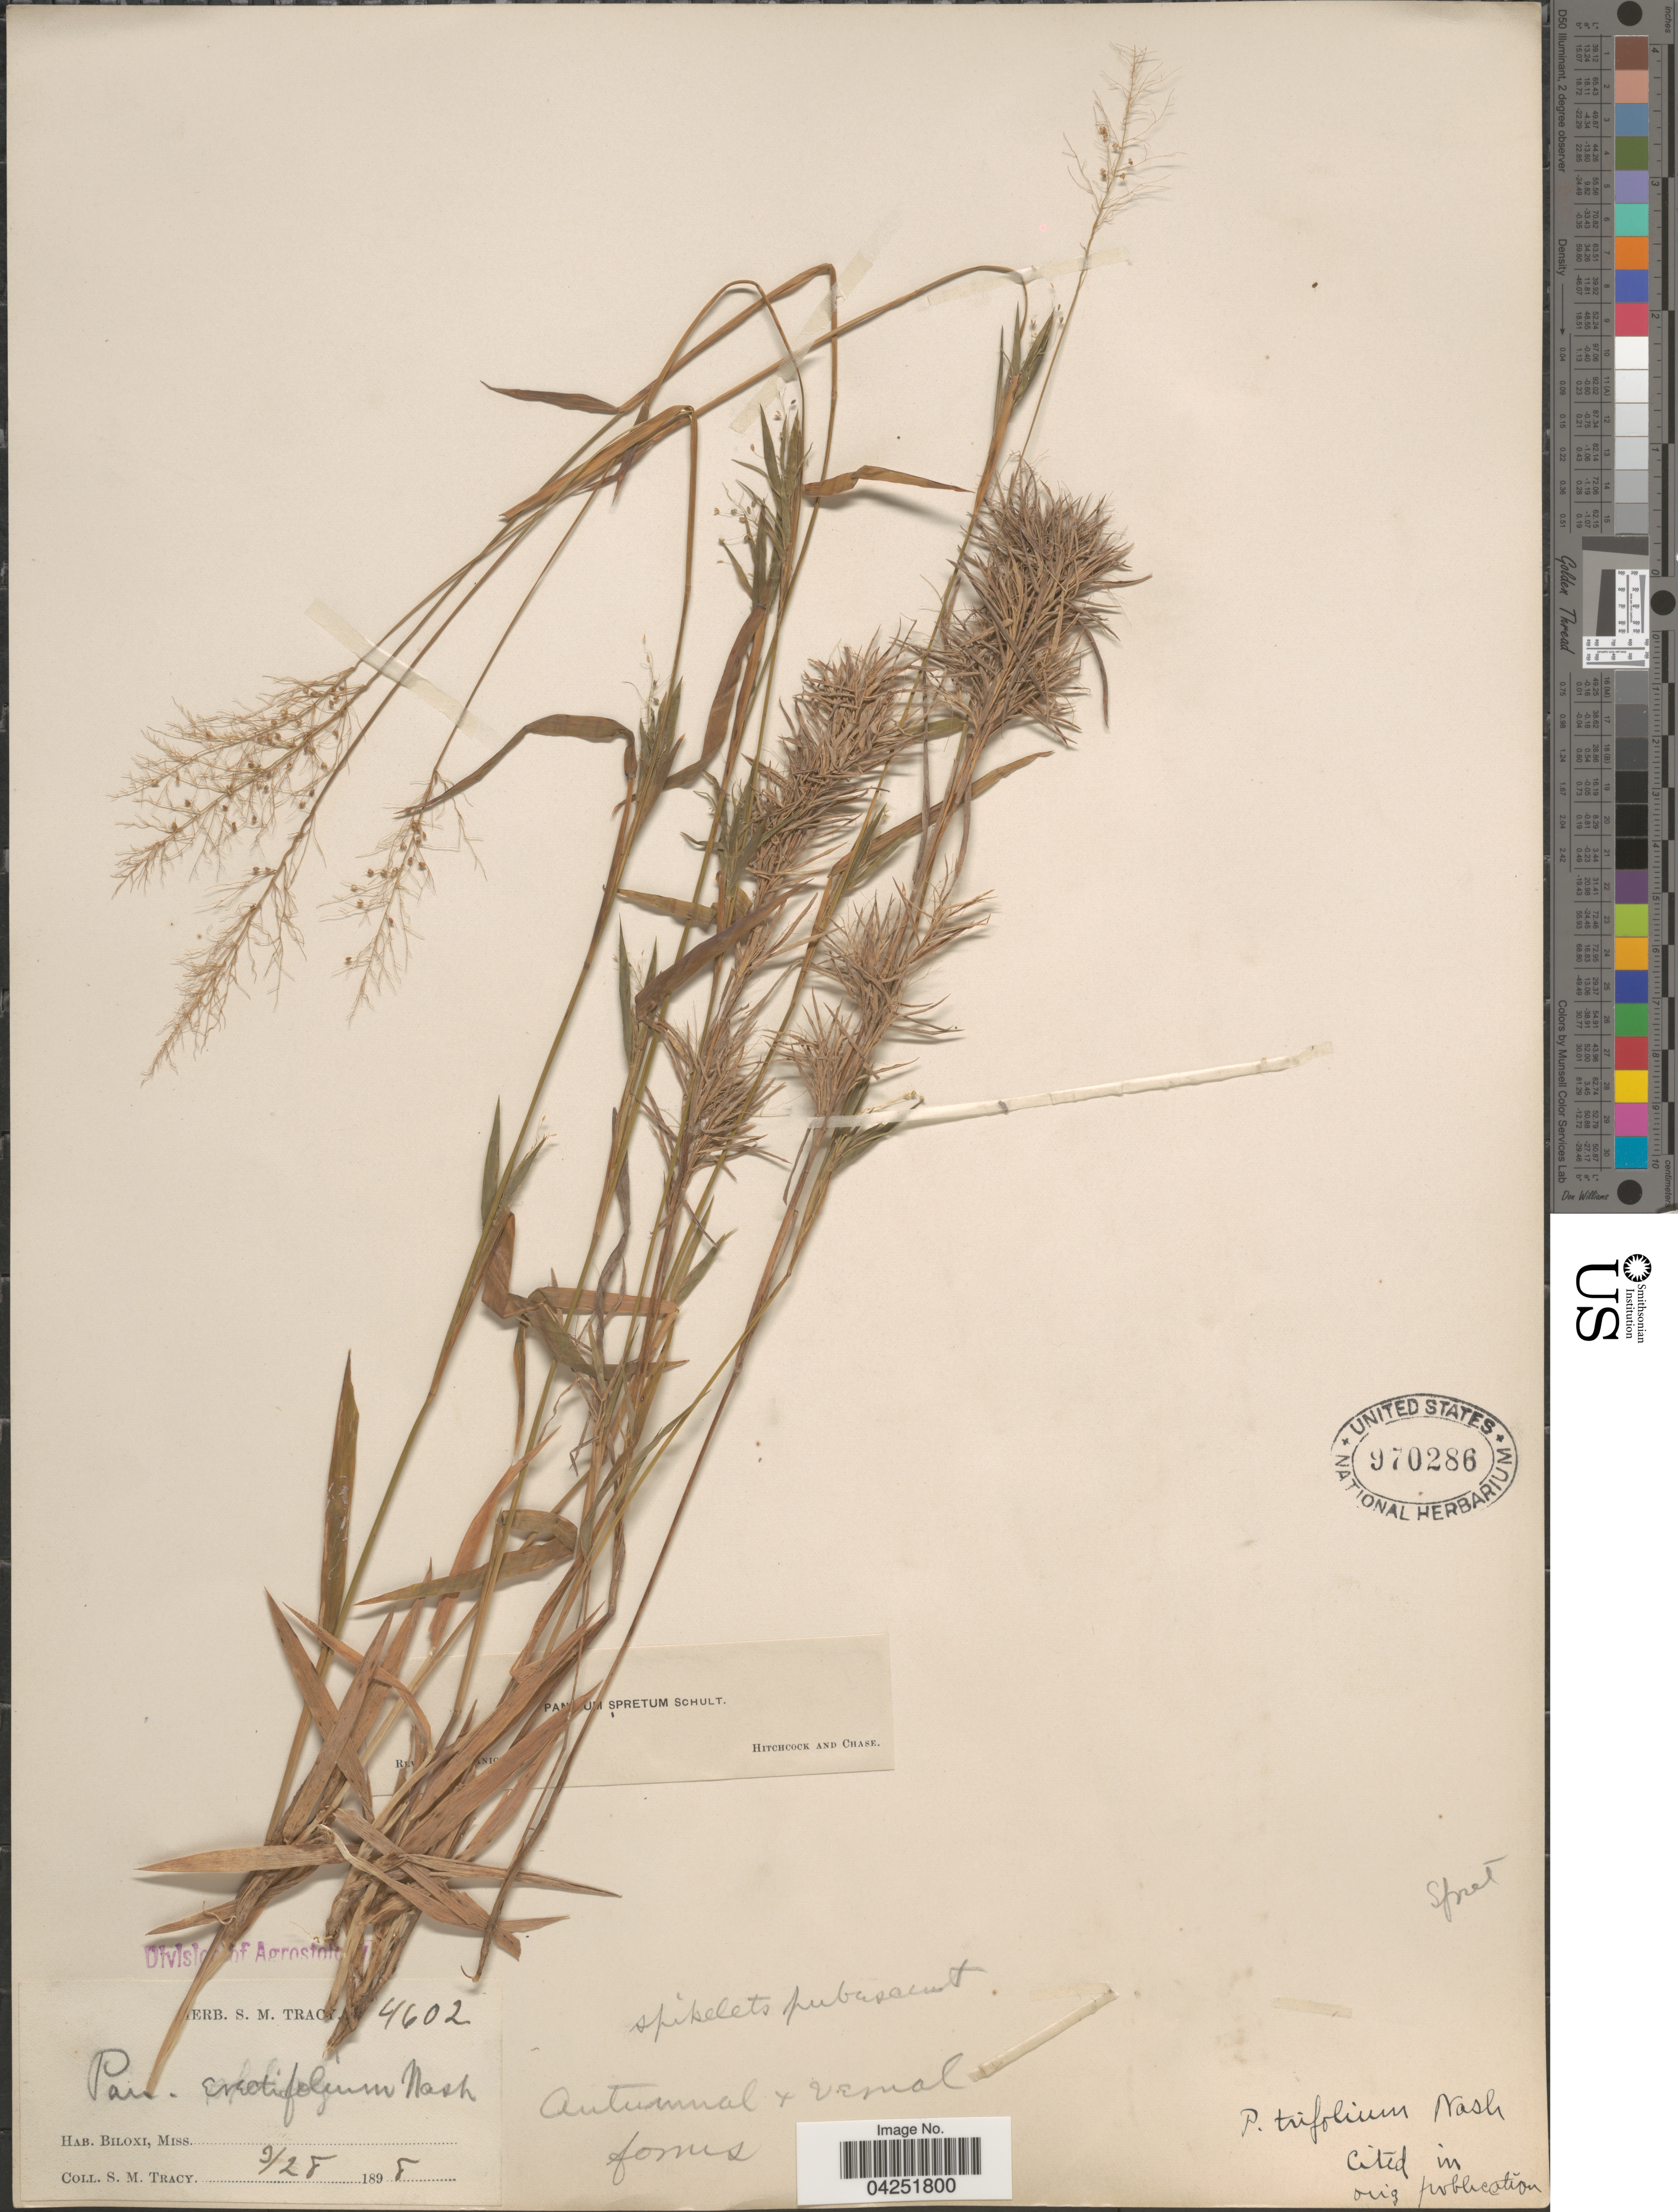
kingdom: Plantae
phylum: Tracheophyta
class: Liliopsida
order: Poales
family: Poaceae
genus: Dichanthelium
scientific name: Dichanthelium acuminatum var. densiflorum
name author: (Rand & Redfield) Gould & C.A. Clark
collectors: S. M. Tracy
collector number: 4602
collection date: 1898-03-28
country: United States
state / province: Mississippi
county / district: Harrison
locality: Biloxi.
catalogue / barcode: US 970286